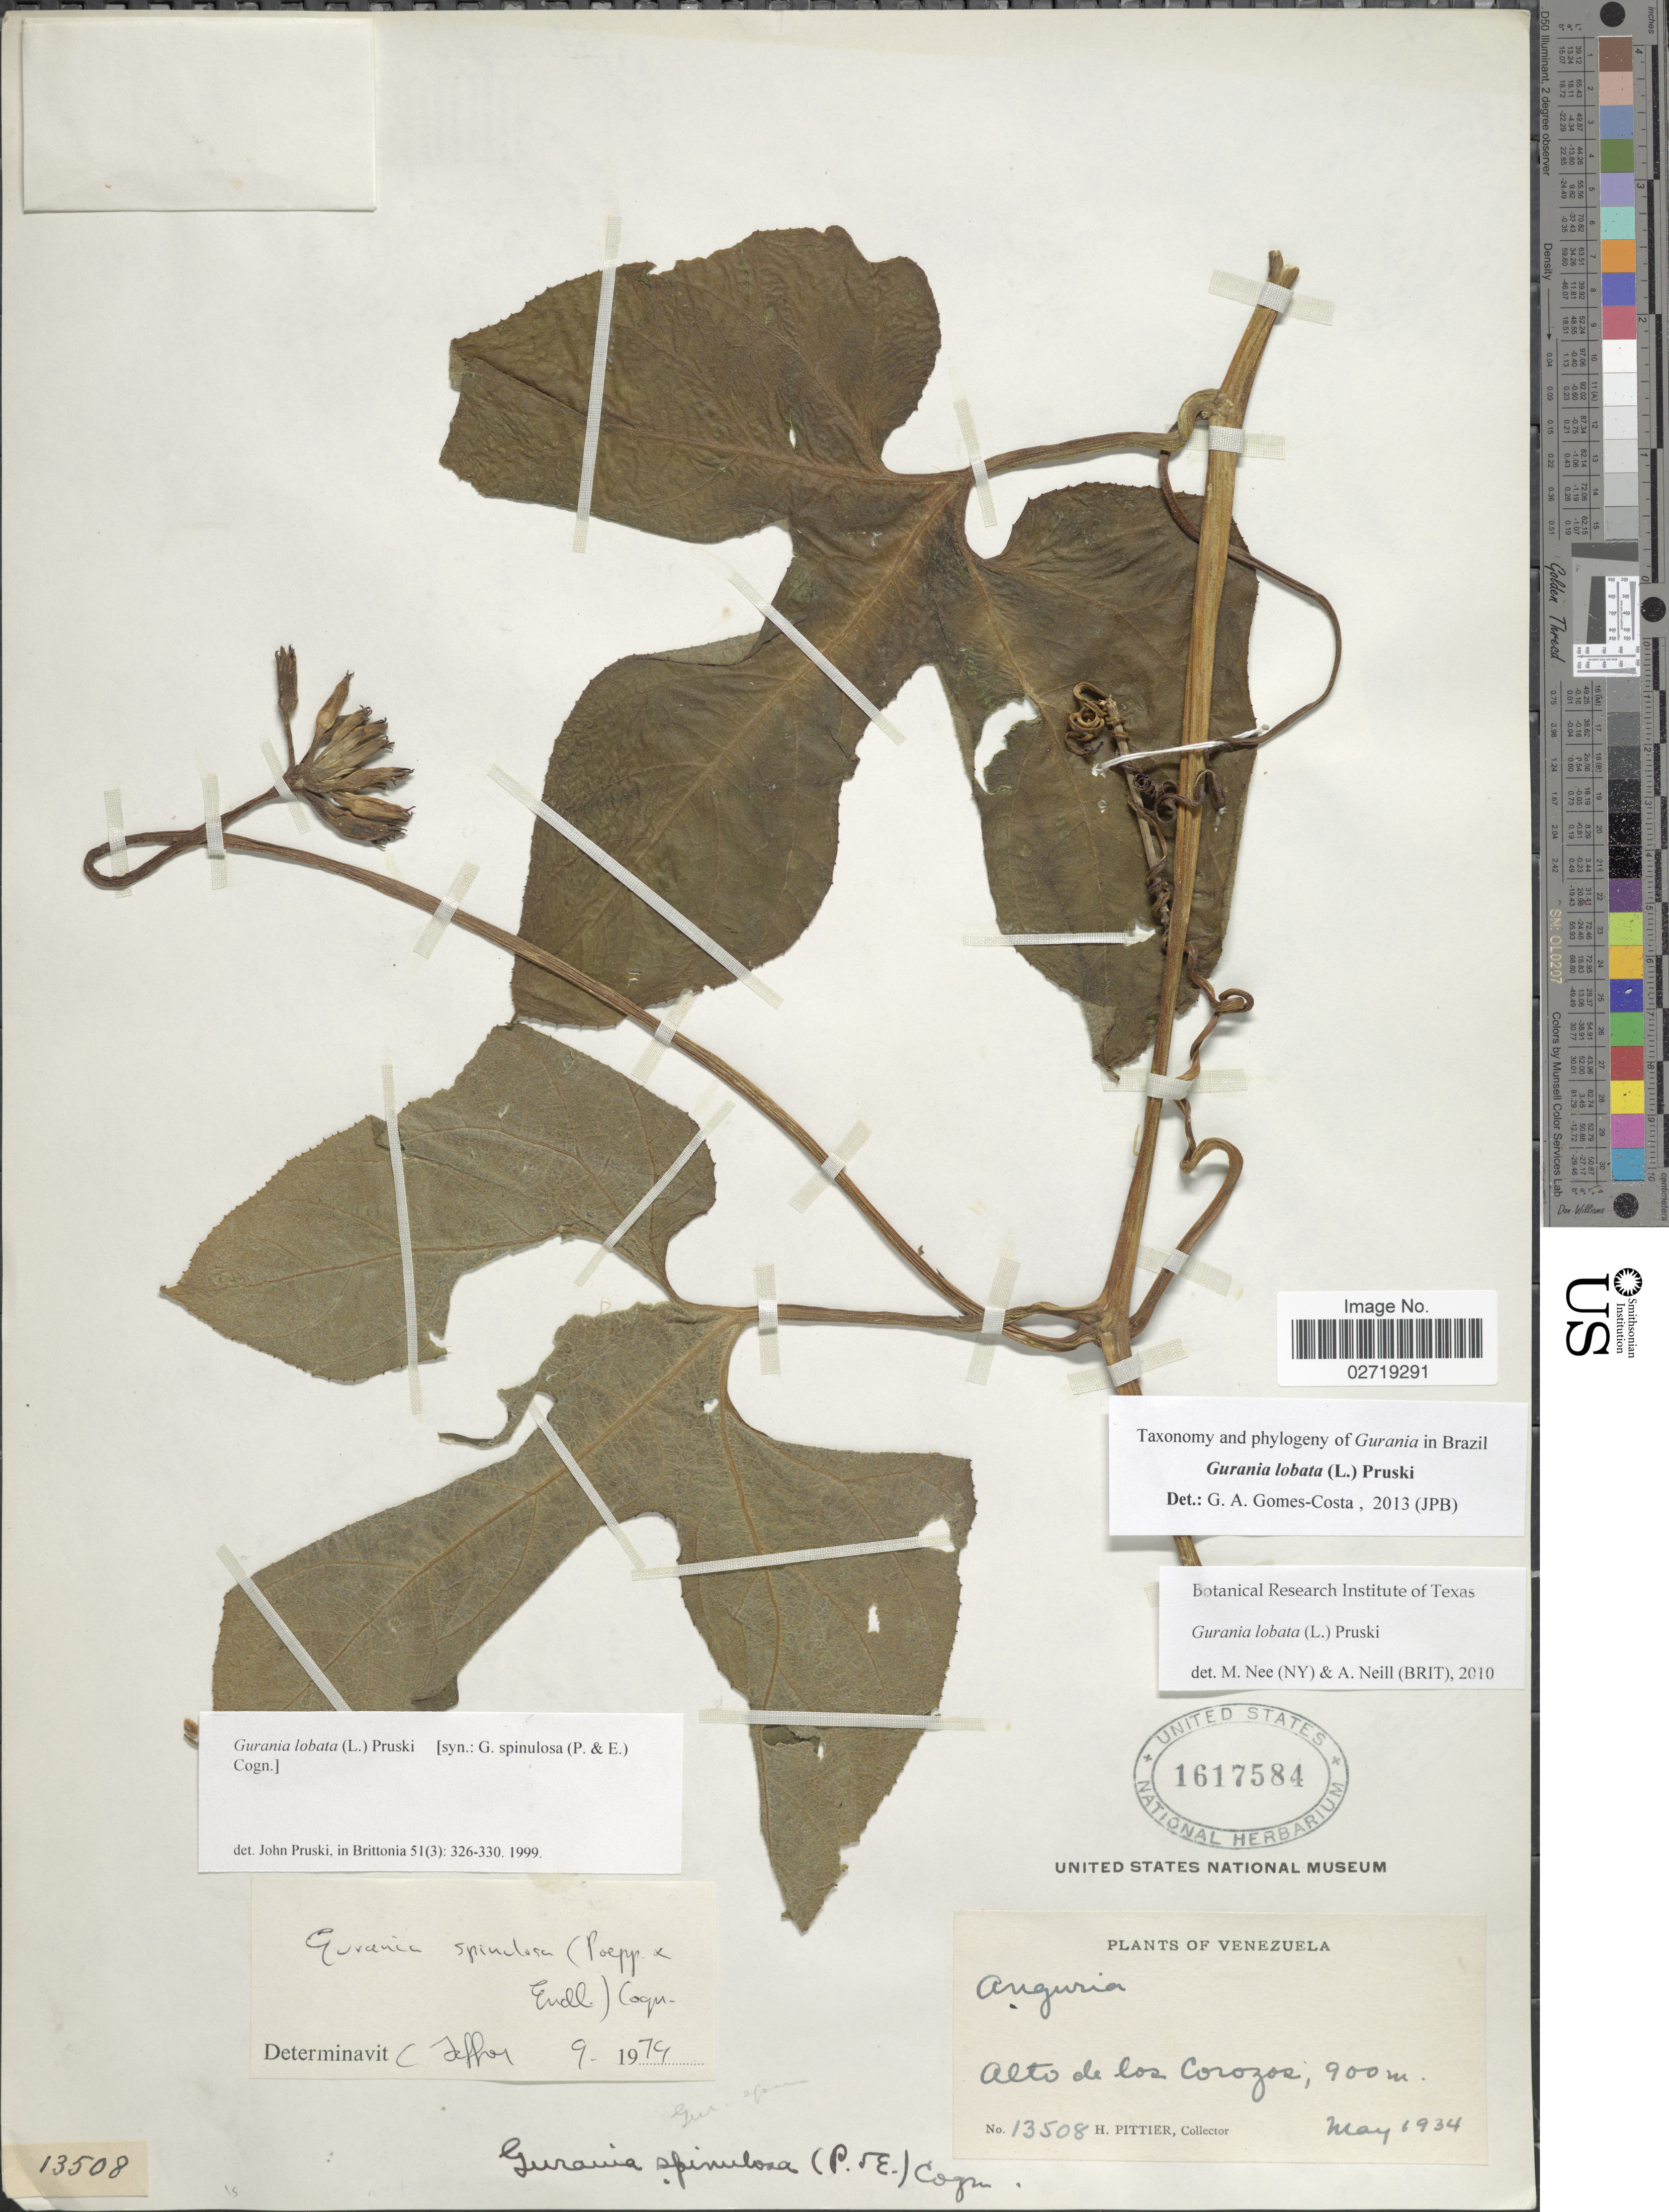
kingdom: Plantae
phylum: Tracheophyta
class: Magnoliopsida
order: Cucurbitales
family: Cucurbitaceae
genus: Gurania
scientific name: Gurania lobata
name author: (L.) Pruski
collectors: H. F. Pittier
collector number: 13508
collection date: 1934-05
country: Venezuela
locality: Alto de los Corozos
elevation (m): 900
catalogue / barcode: US 1617584